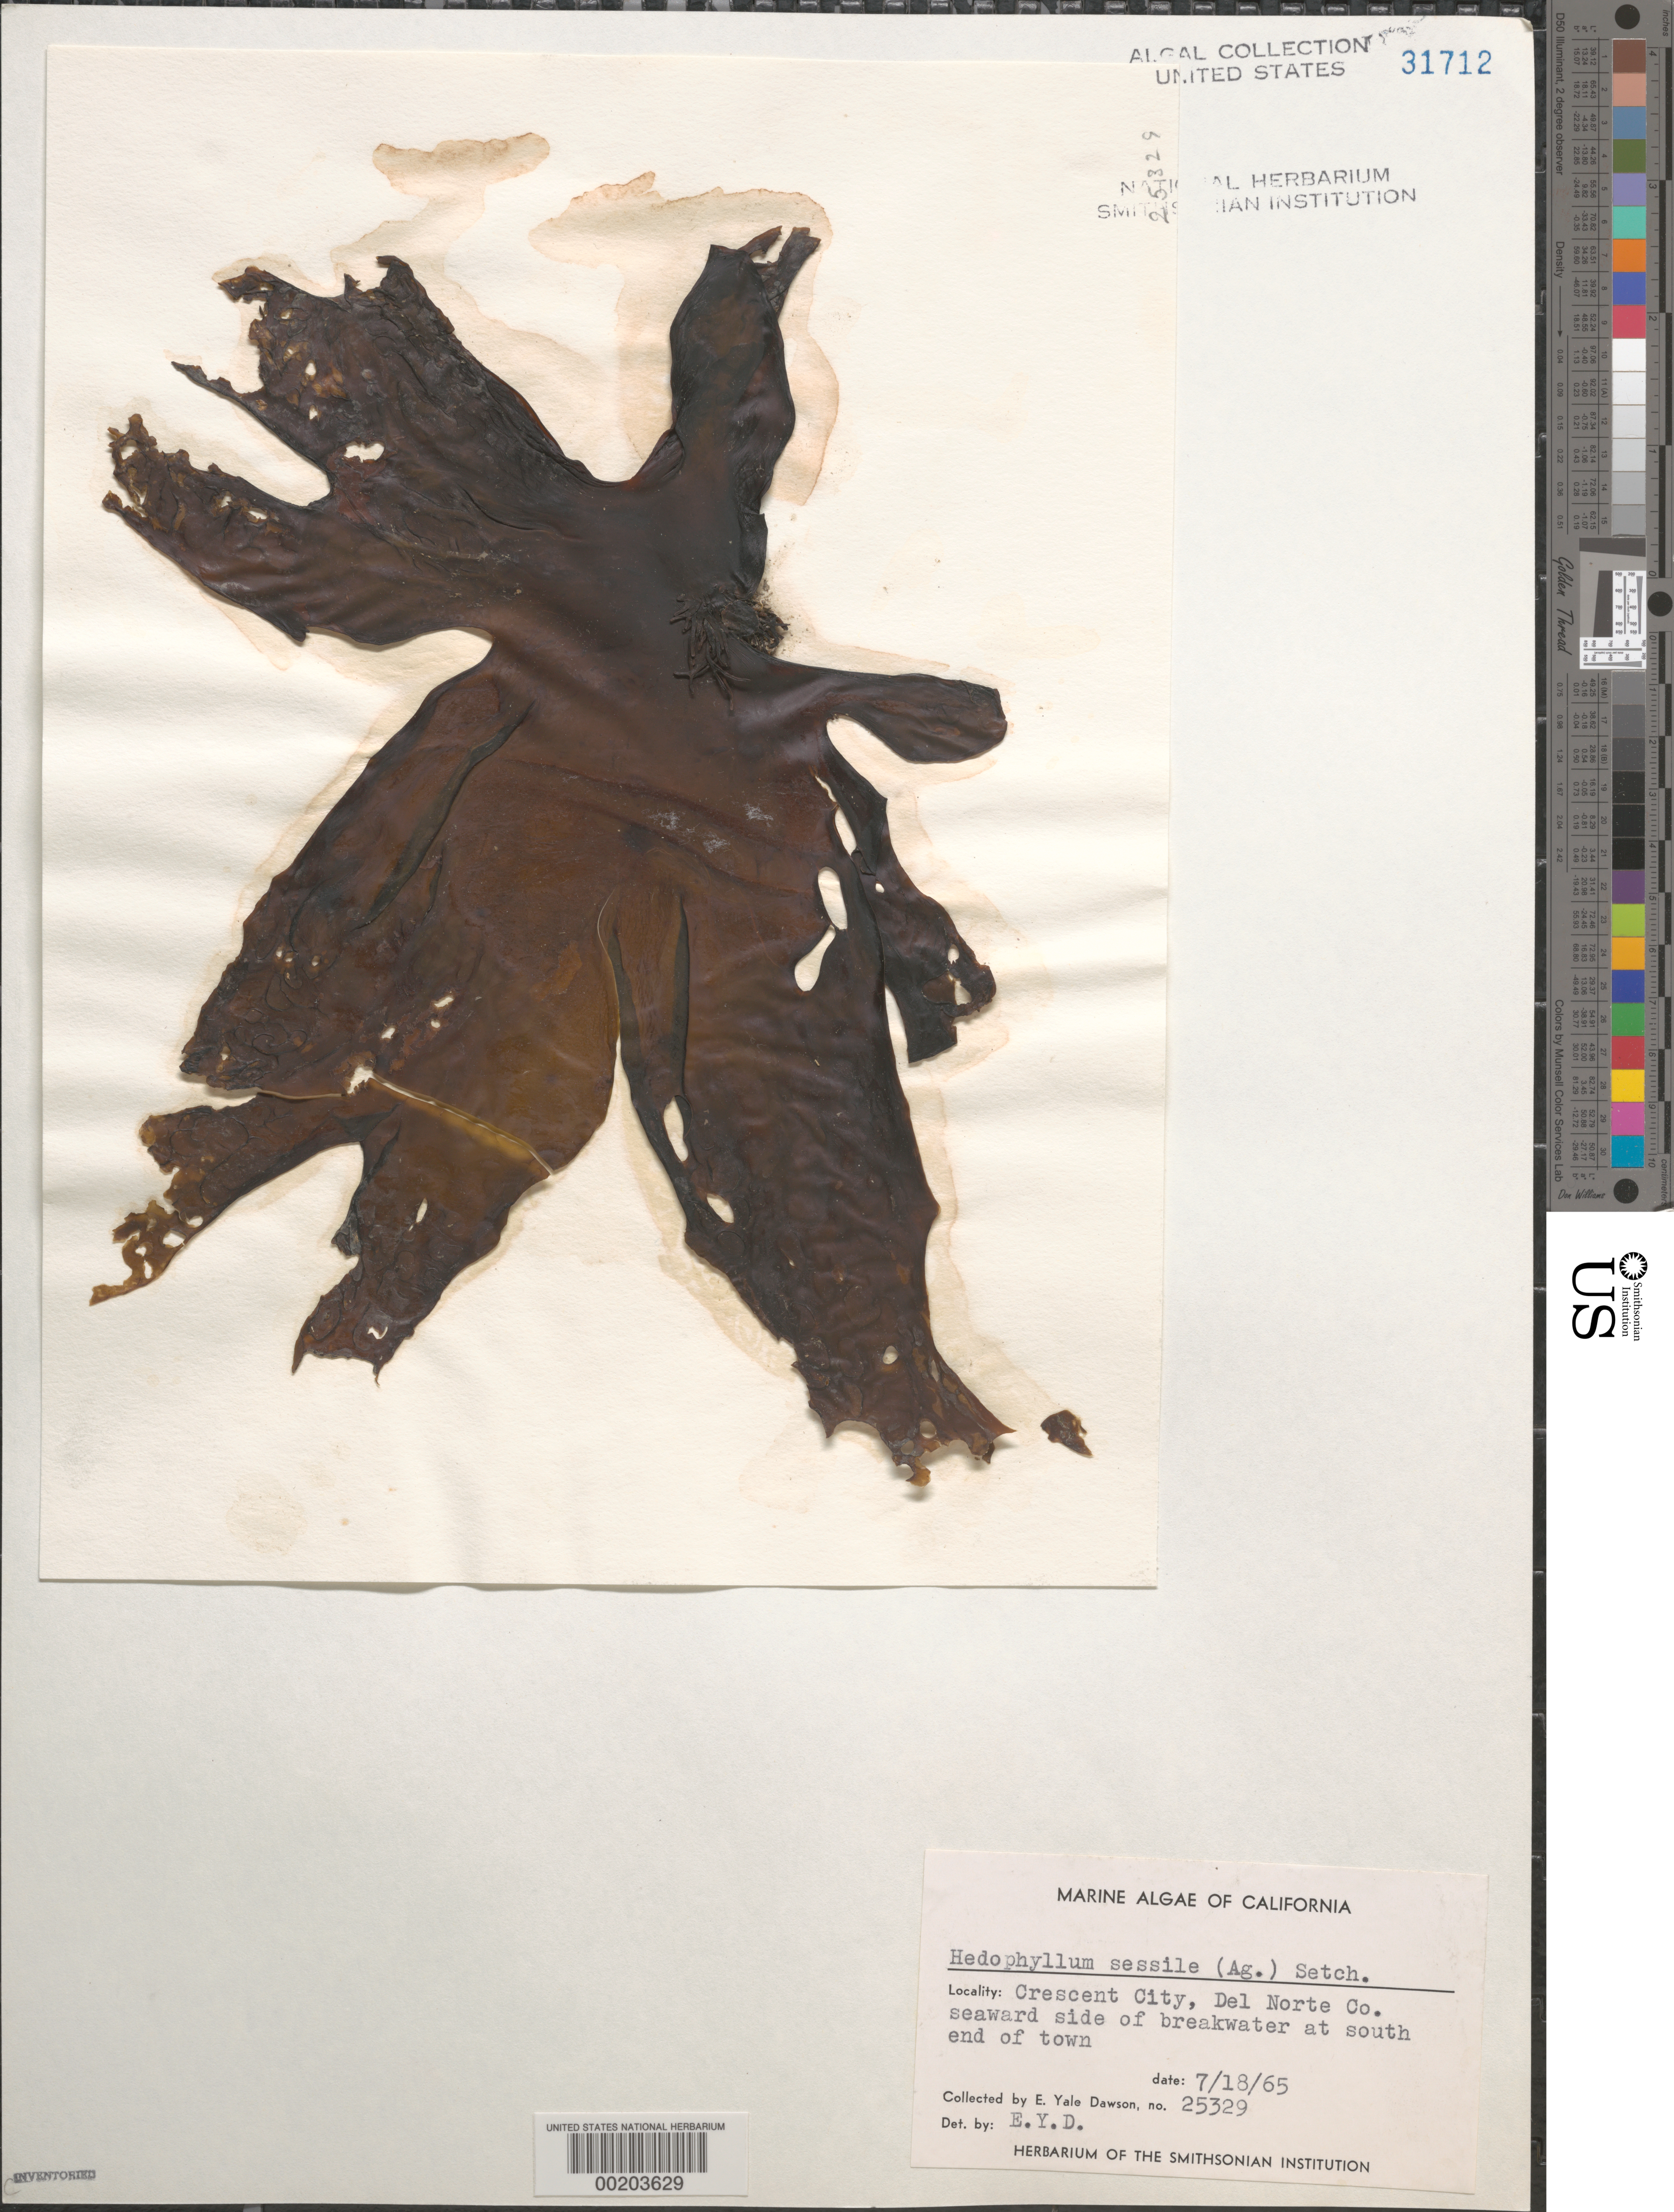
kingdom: Chromista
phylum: Ochrophyta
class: Phaeophyceae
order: Laminariales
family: Laminariaceae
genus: Hedophyllum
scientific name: Hedophyllum sessile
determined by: Dawson, E. Y.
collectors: E. Y. Dawson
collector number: EYD 25329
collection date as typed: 18 Jul 1965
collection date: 1965-07-18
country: United States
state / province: California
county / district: Del Norte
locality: Crescent City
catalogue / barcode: US 31712